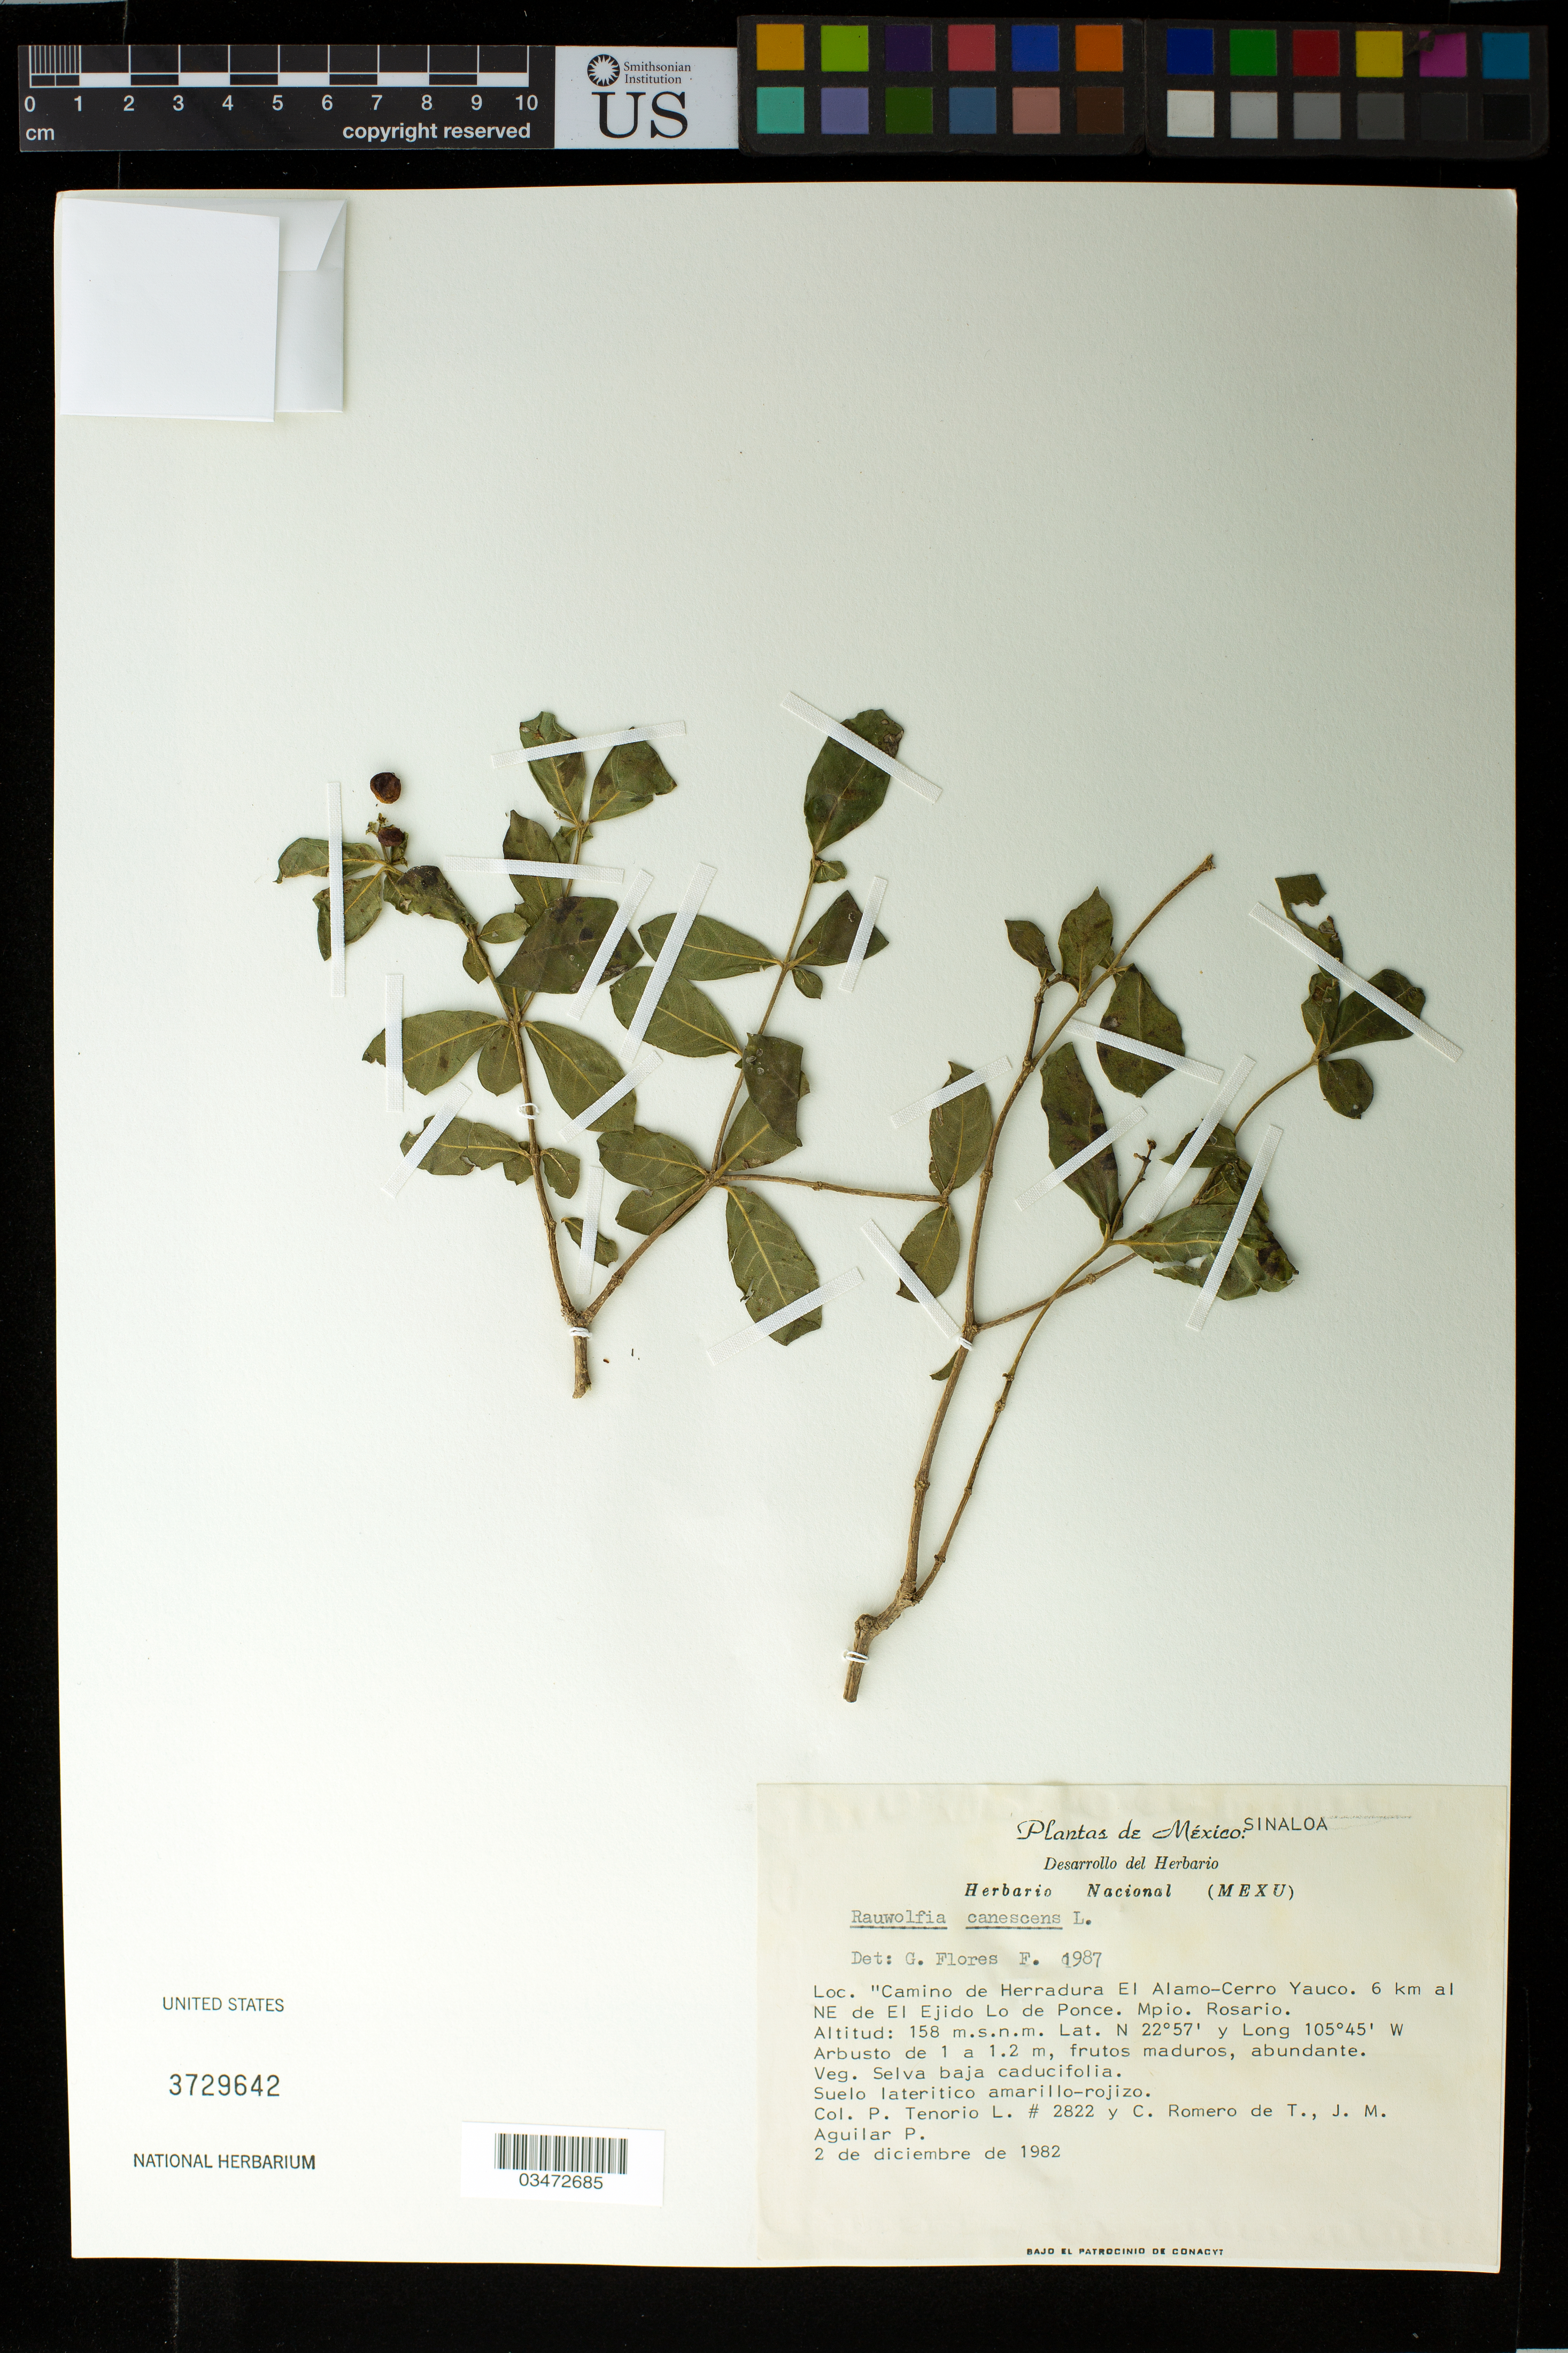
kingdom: Plantae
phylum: Tracheophyta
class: Magnoliopsida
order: Gentianales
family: Apocynaceae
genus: Rauvolfia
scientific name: Rauvolfia canescens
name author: L.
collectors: P. Tenorio L., C. Romero de T. & Aguilar P., J. M.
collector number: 2822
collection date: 1982-12-02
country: Mexico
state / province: Sinaloa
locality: Camino de Herradura El Alamo-Cerro Yauco, 6 km al NE de El Ejido Lo de Ponce, Mpio. Rosario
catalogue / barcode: US 3729642